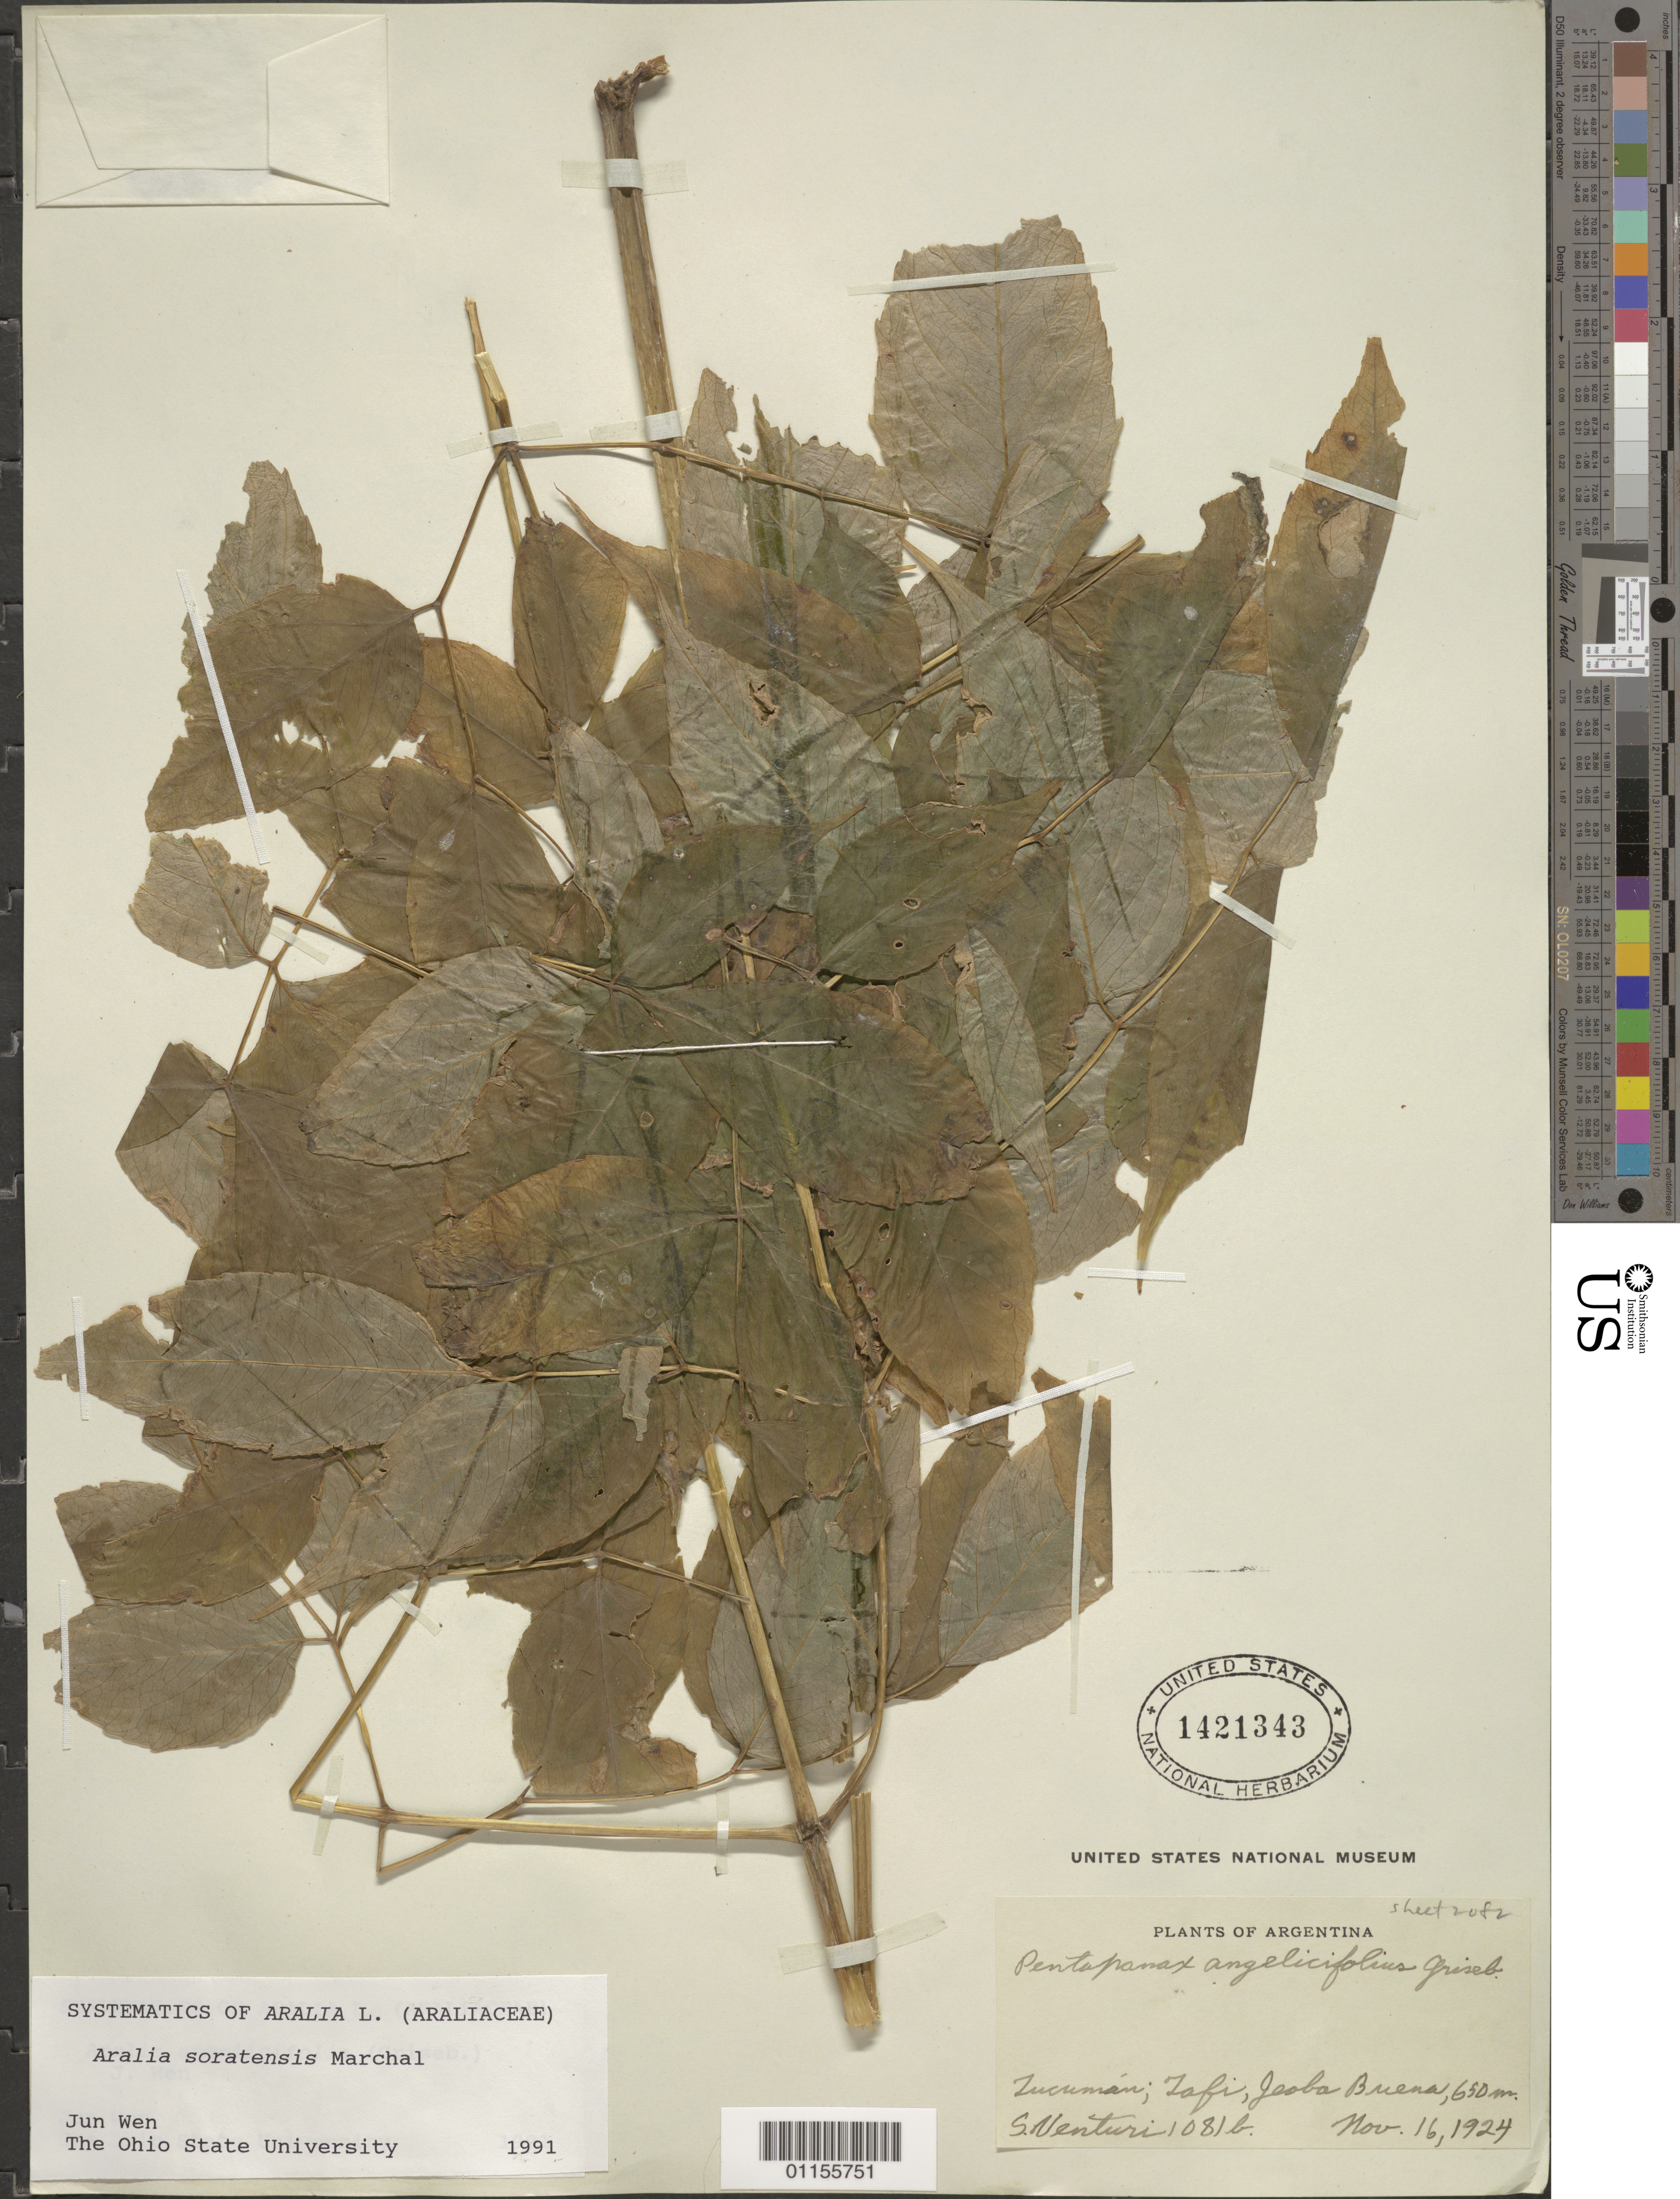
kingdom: Plantae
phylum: Tracheophyta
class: Magnoliopsida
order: Apiales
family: Araliaceae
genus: Aralia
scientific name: Aralia soratensis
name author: Marchal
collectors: S. Venturi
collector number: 1081 b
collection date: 1924-11-16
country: Argentina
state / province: Tucumán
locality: Tafi. Buena.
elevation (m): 650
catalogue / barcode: US 1421343